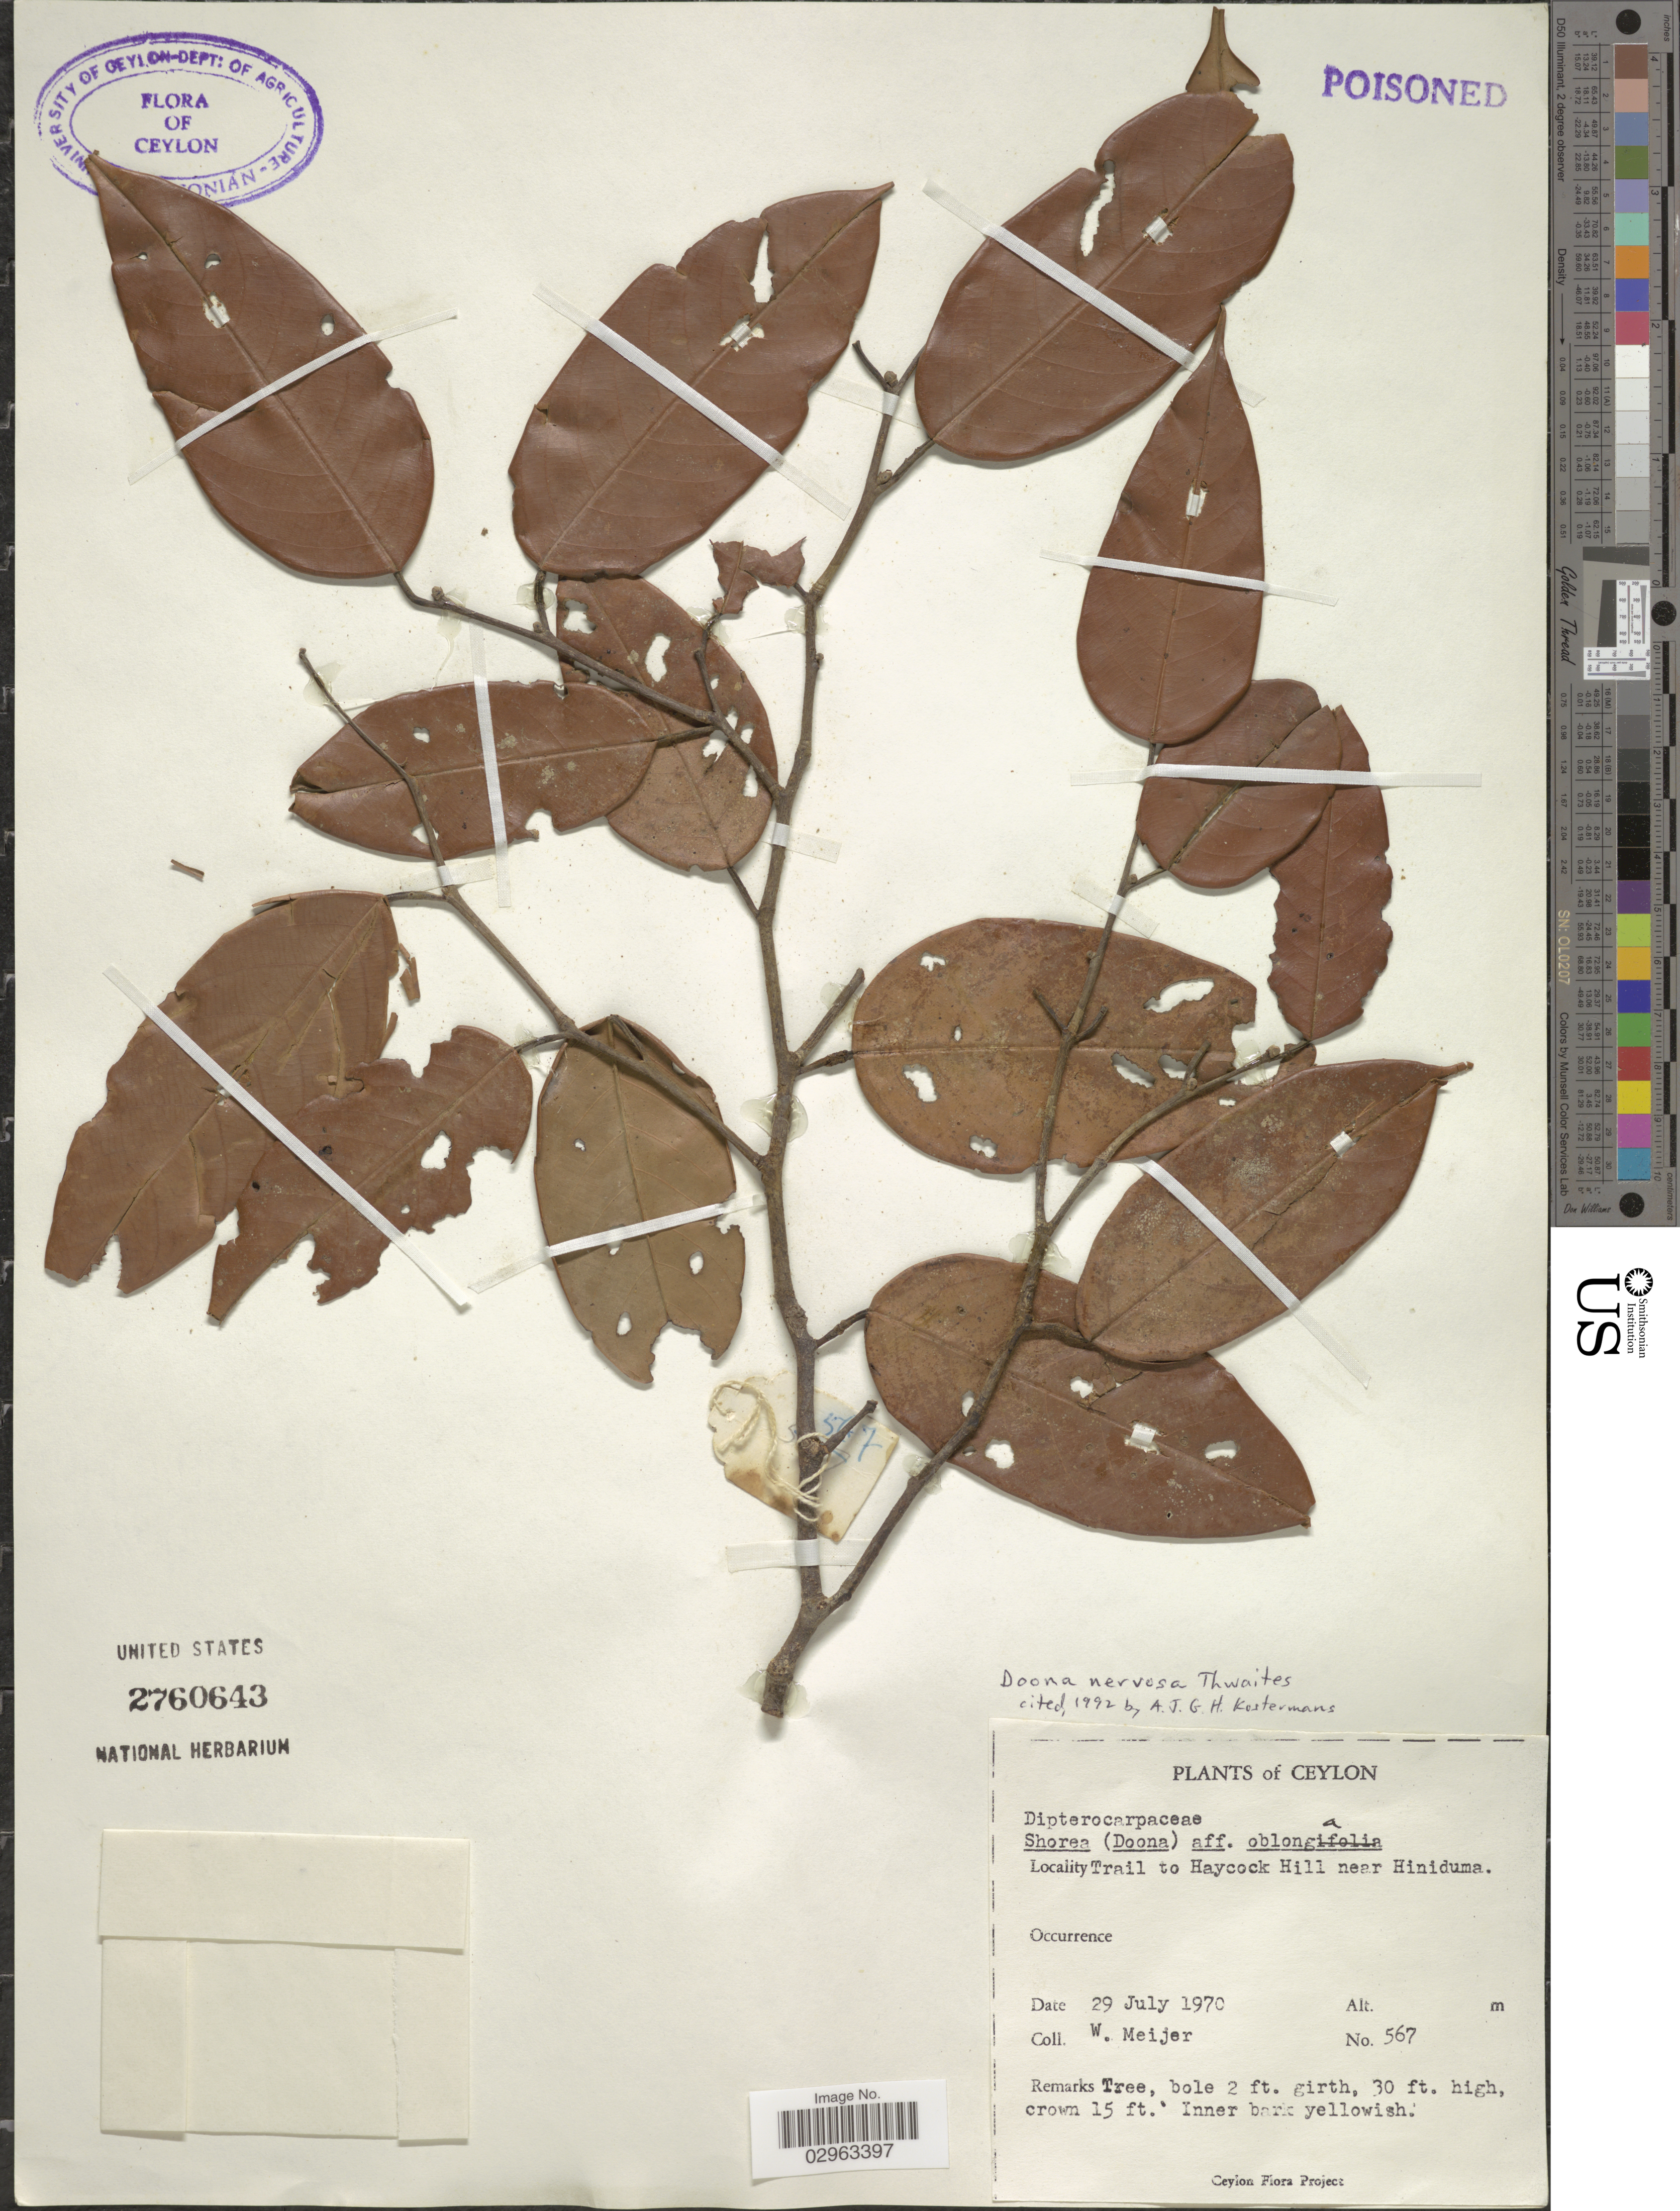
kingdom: Plantae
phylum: Tracheophyta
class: Magnoliopsida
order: Malvales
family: Dipterocarpaceae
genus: Doona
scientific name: Doona nervosa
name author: Thwaites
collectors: W. Meijer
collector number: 567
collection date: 1970-07-29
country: Sri Lanka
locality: Ceylon. Trail to Haycock Hill near Hinduma.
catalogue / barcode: US 2760643